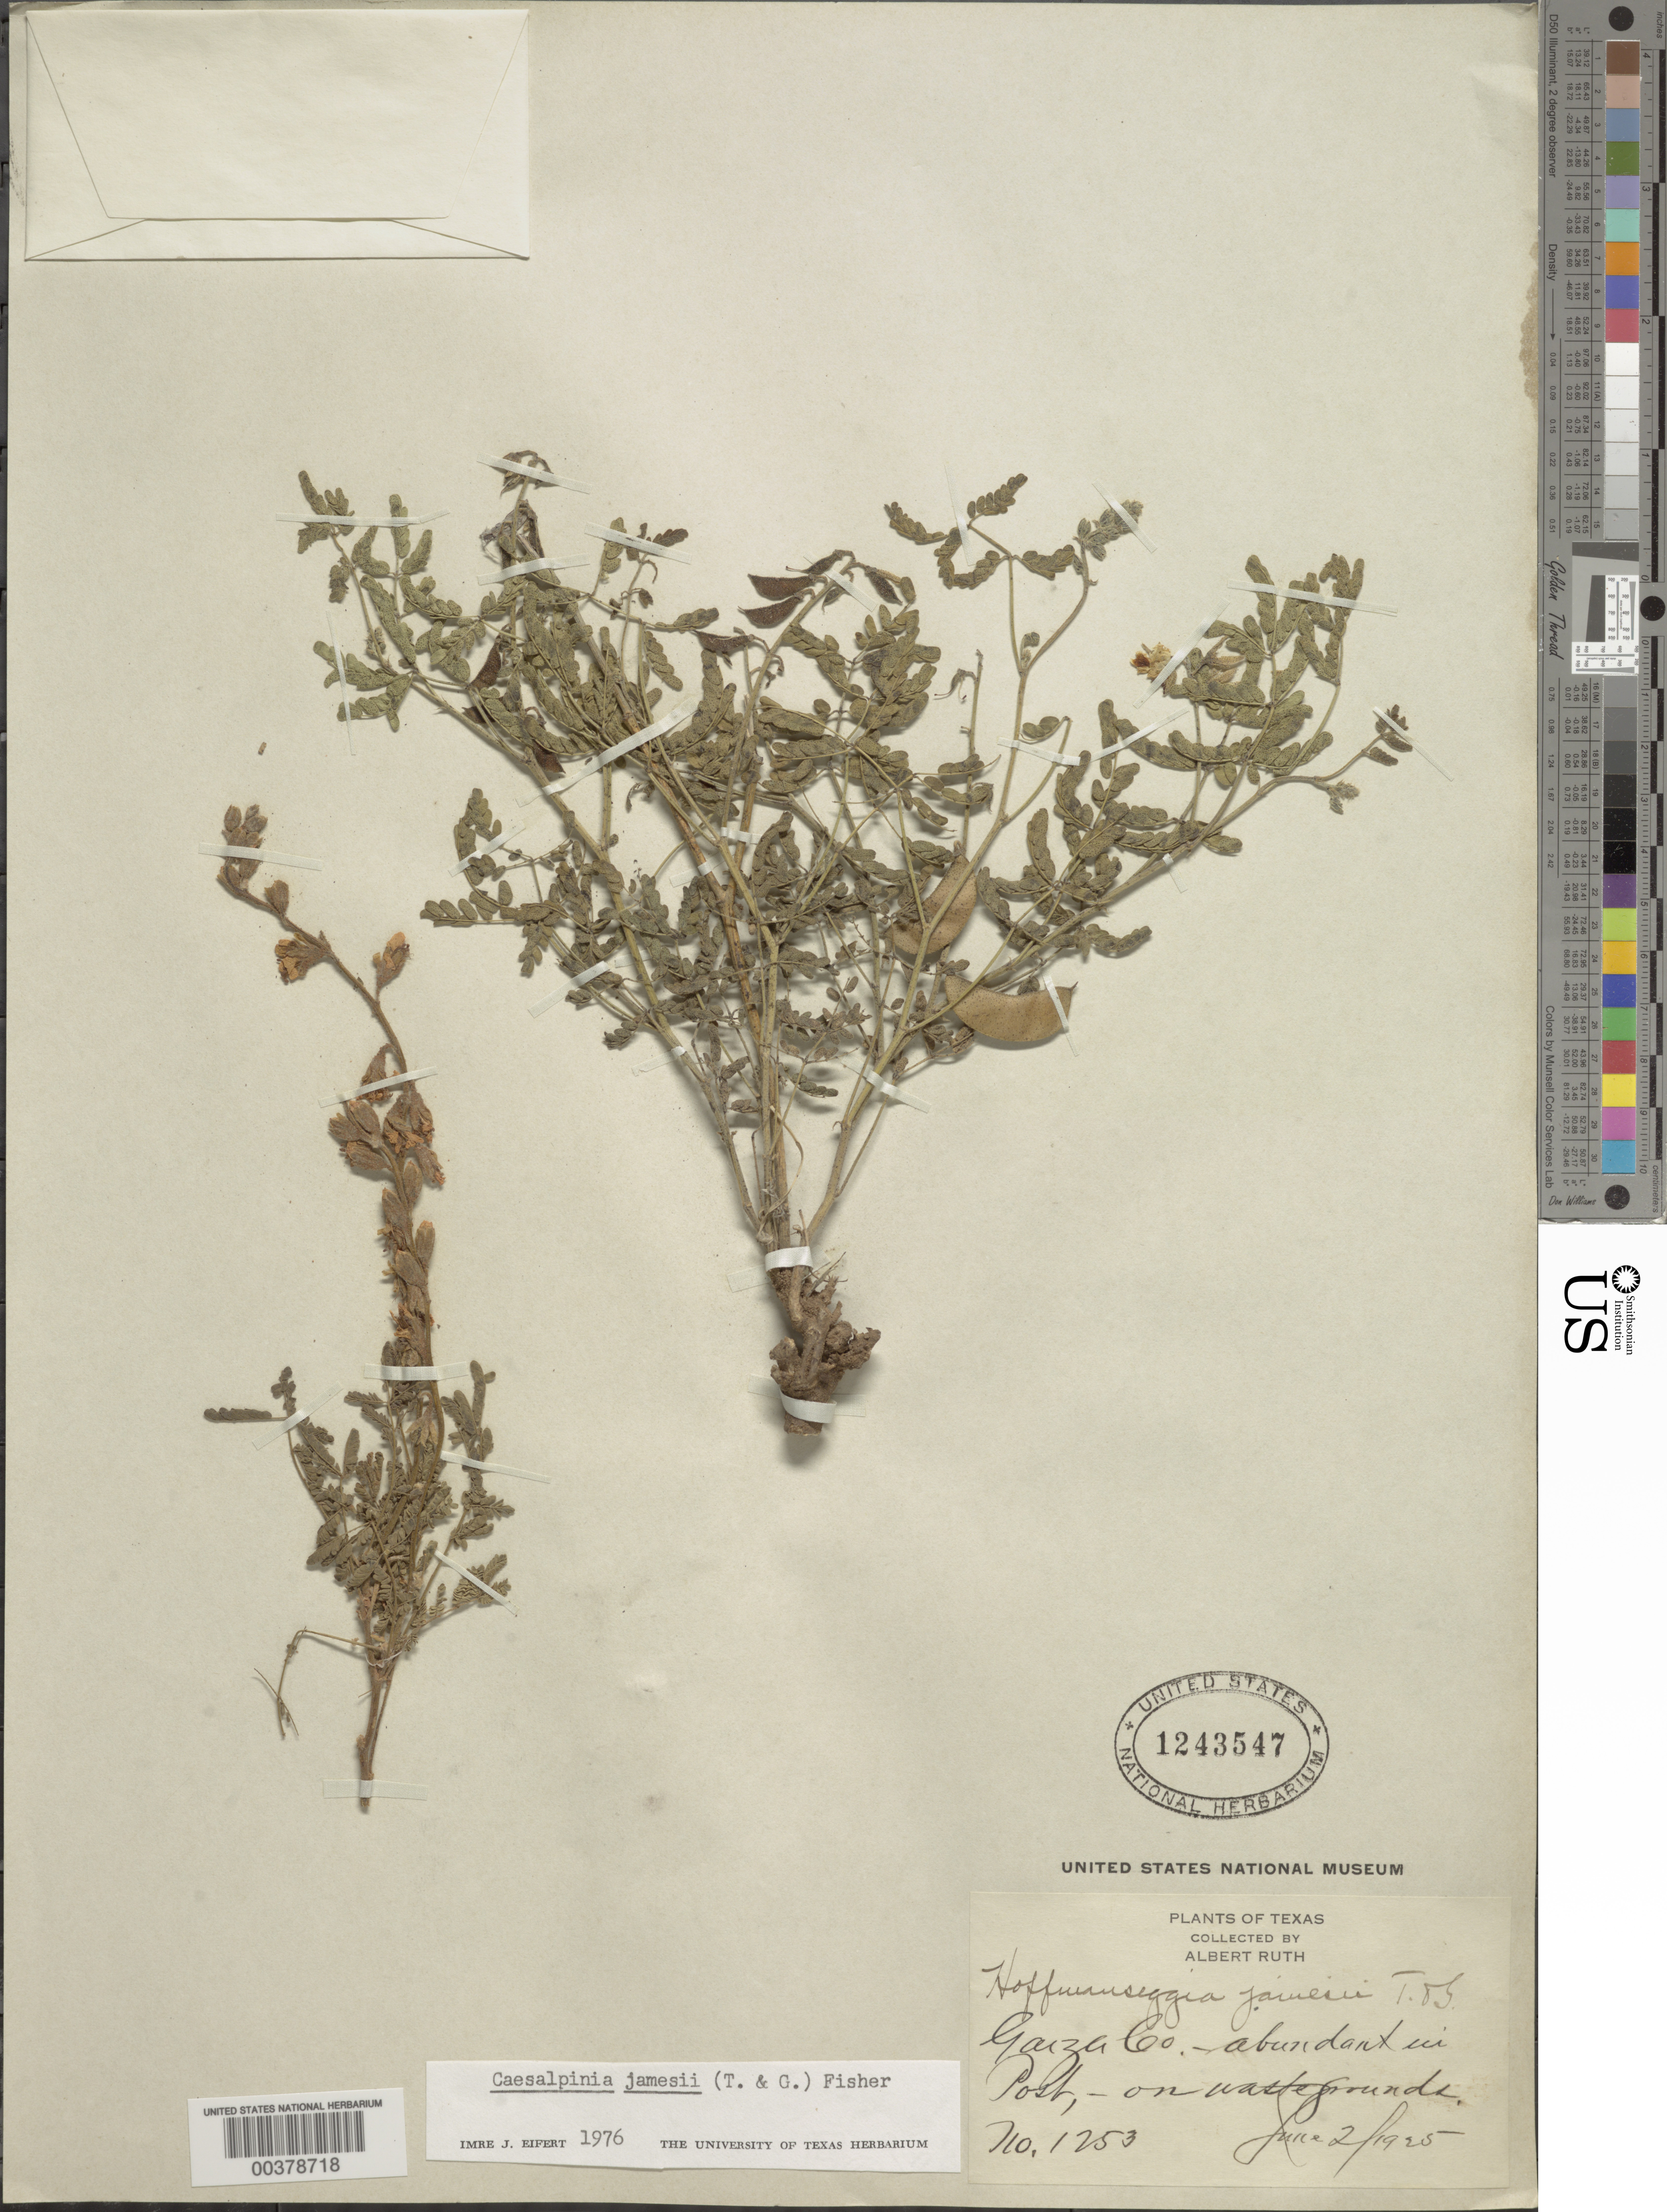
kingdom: Plantae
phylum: Tracheophyta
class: Magnoliopsida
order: Fabales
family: Fabaceae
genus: Pomaria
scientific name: Pomaria jamesii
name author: (Torr. & A. Gray) Walp.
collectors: A. Ruth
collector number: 1253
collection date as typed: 02 Jun 1925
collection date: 1925-06-02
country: United States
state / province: Texas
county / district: Garza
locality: In post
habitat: On waste grounds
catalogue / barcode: US 1243547